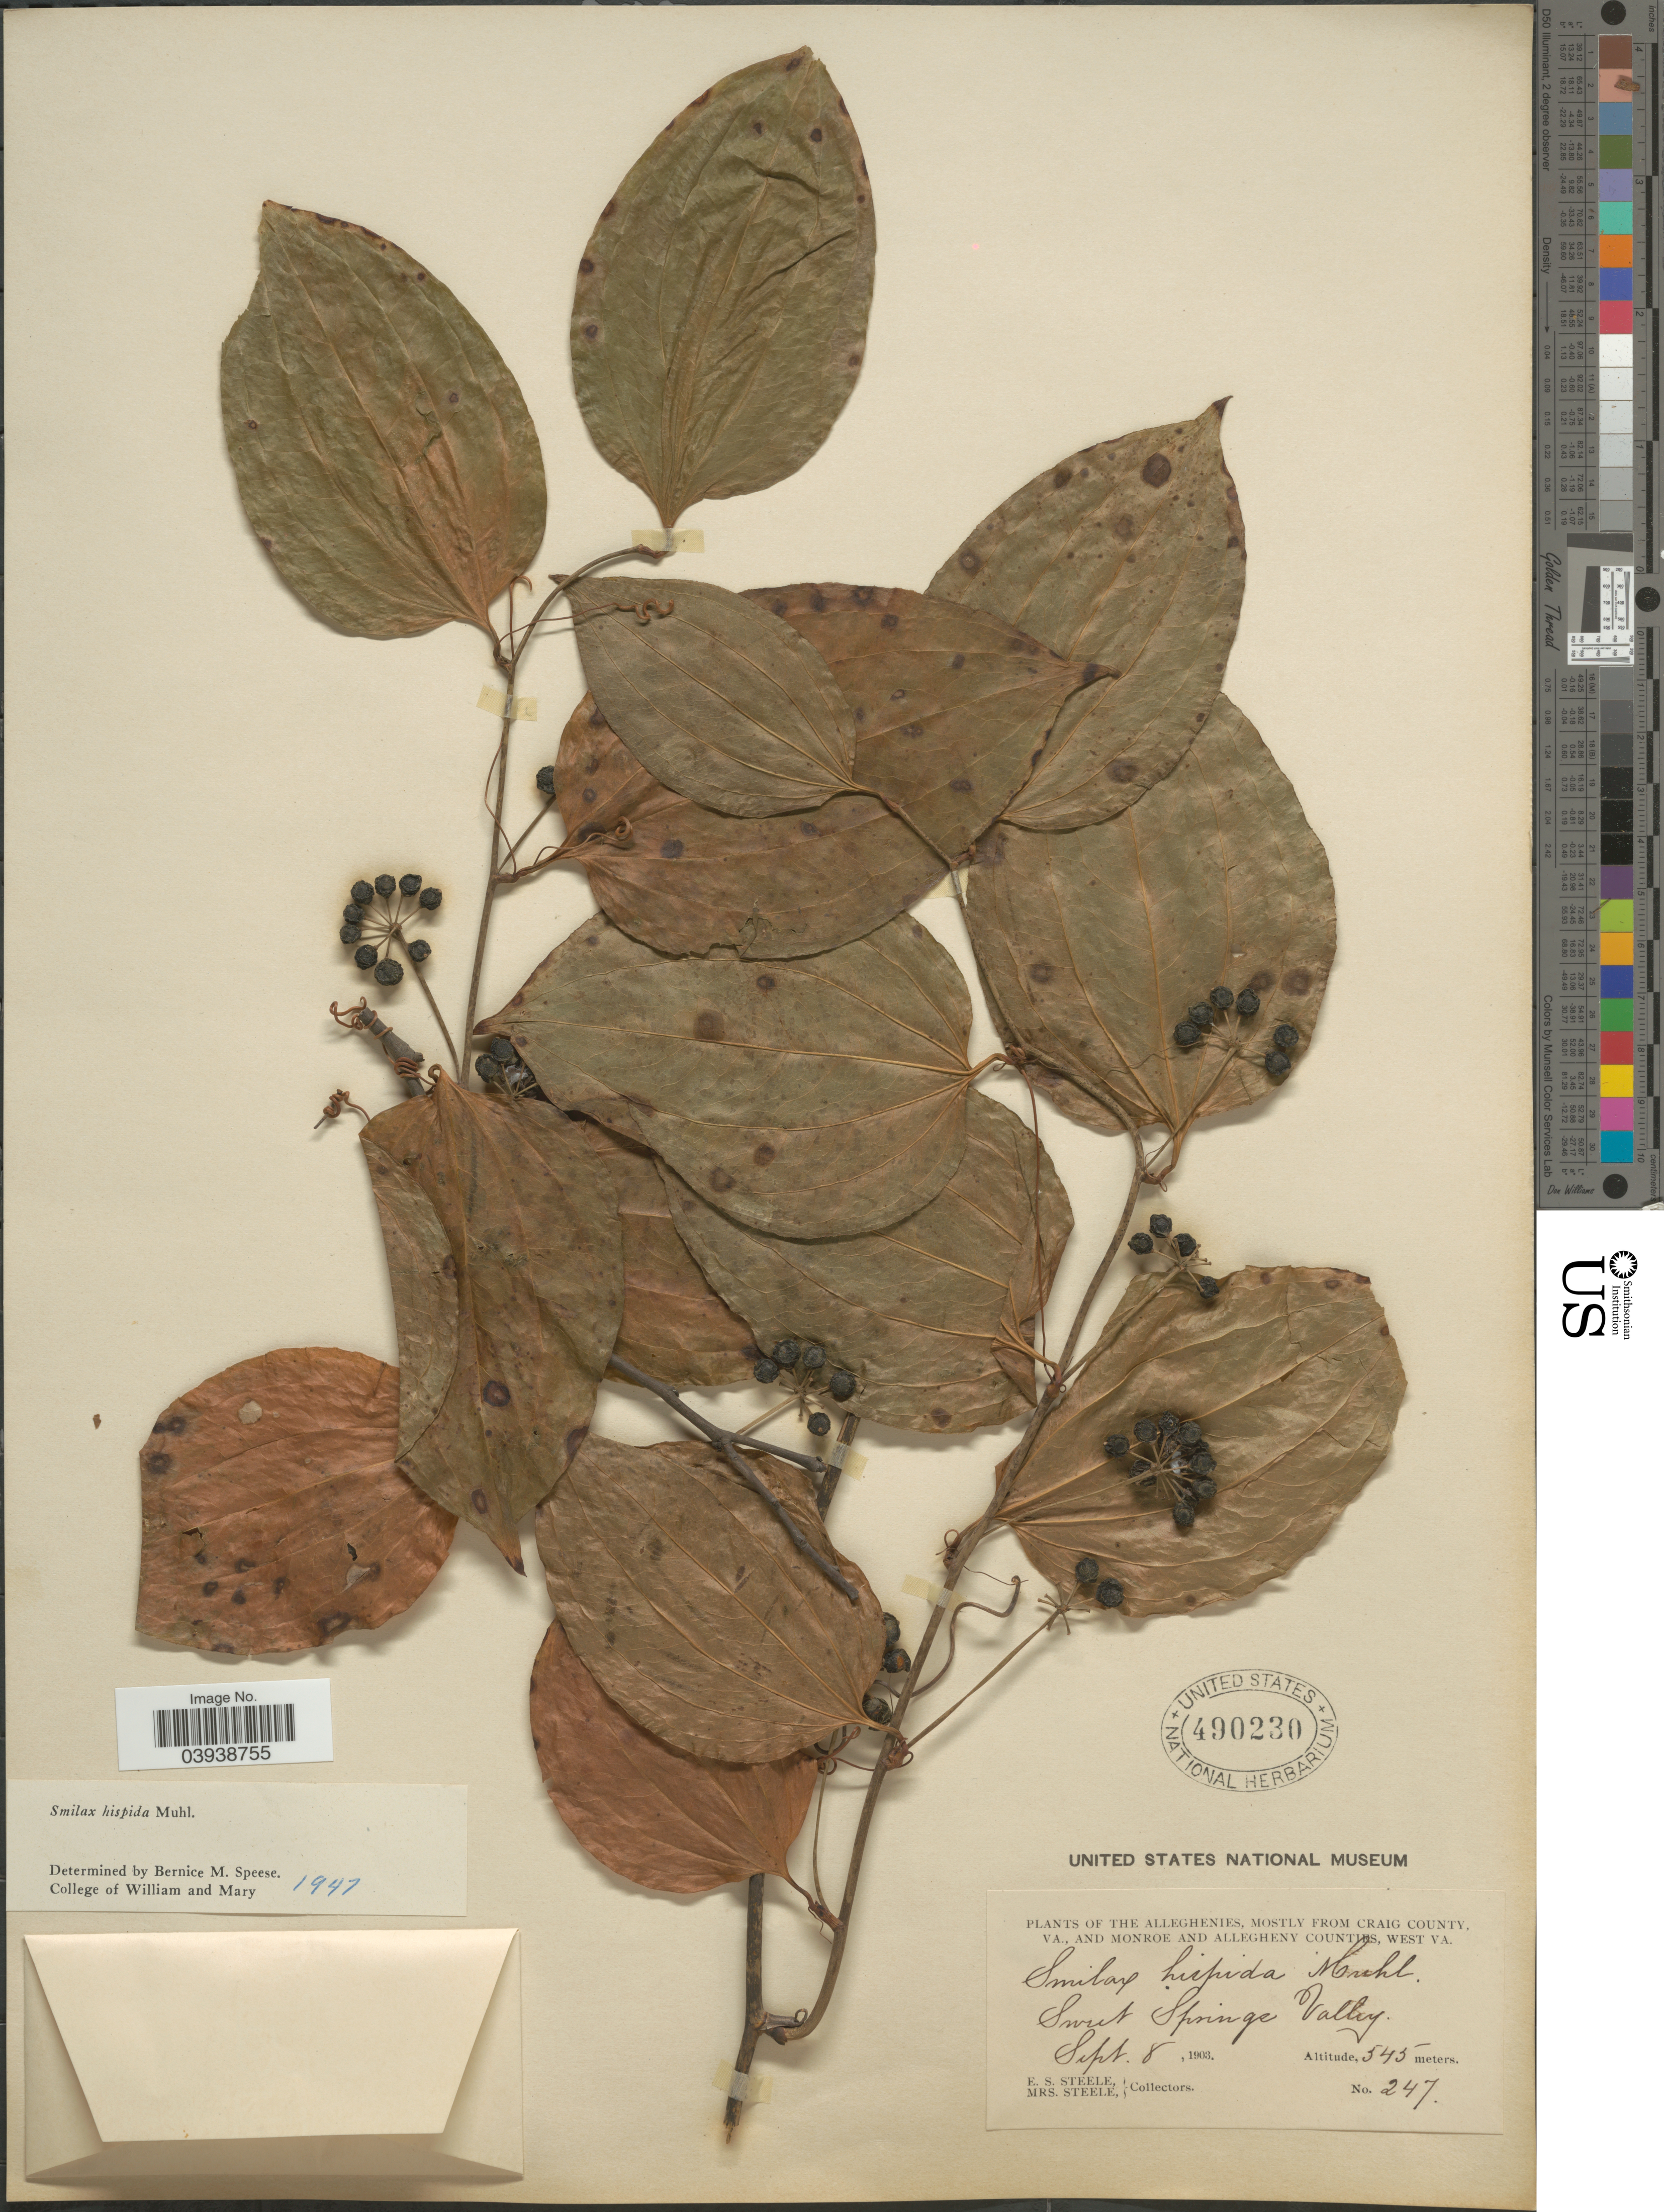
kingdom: Plantae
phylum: Tracheophyta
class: Liliopsida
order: Liliales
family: Smilacaceae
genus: Smilax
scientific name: Smilax hispida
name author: Raf.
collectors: E. Steele & Mrs. E. S. Steele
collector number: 247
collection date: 1903-09-08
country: United States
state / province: Virginia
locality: The Alleghenies, mostly from Craig County, Va., and Monroe and Allegheny Counties, West Va. Sweet Springs Valley.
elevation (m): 545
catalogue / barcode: US 490230